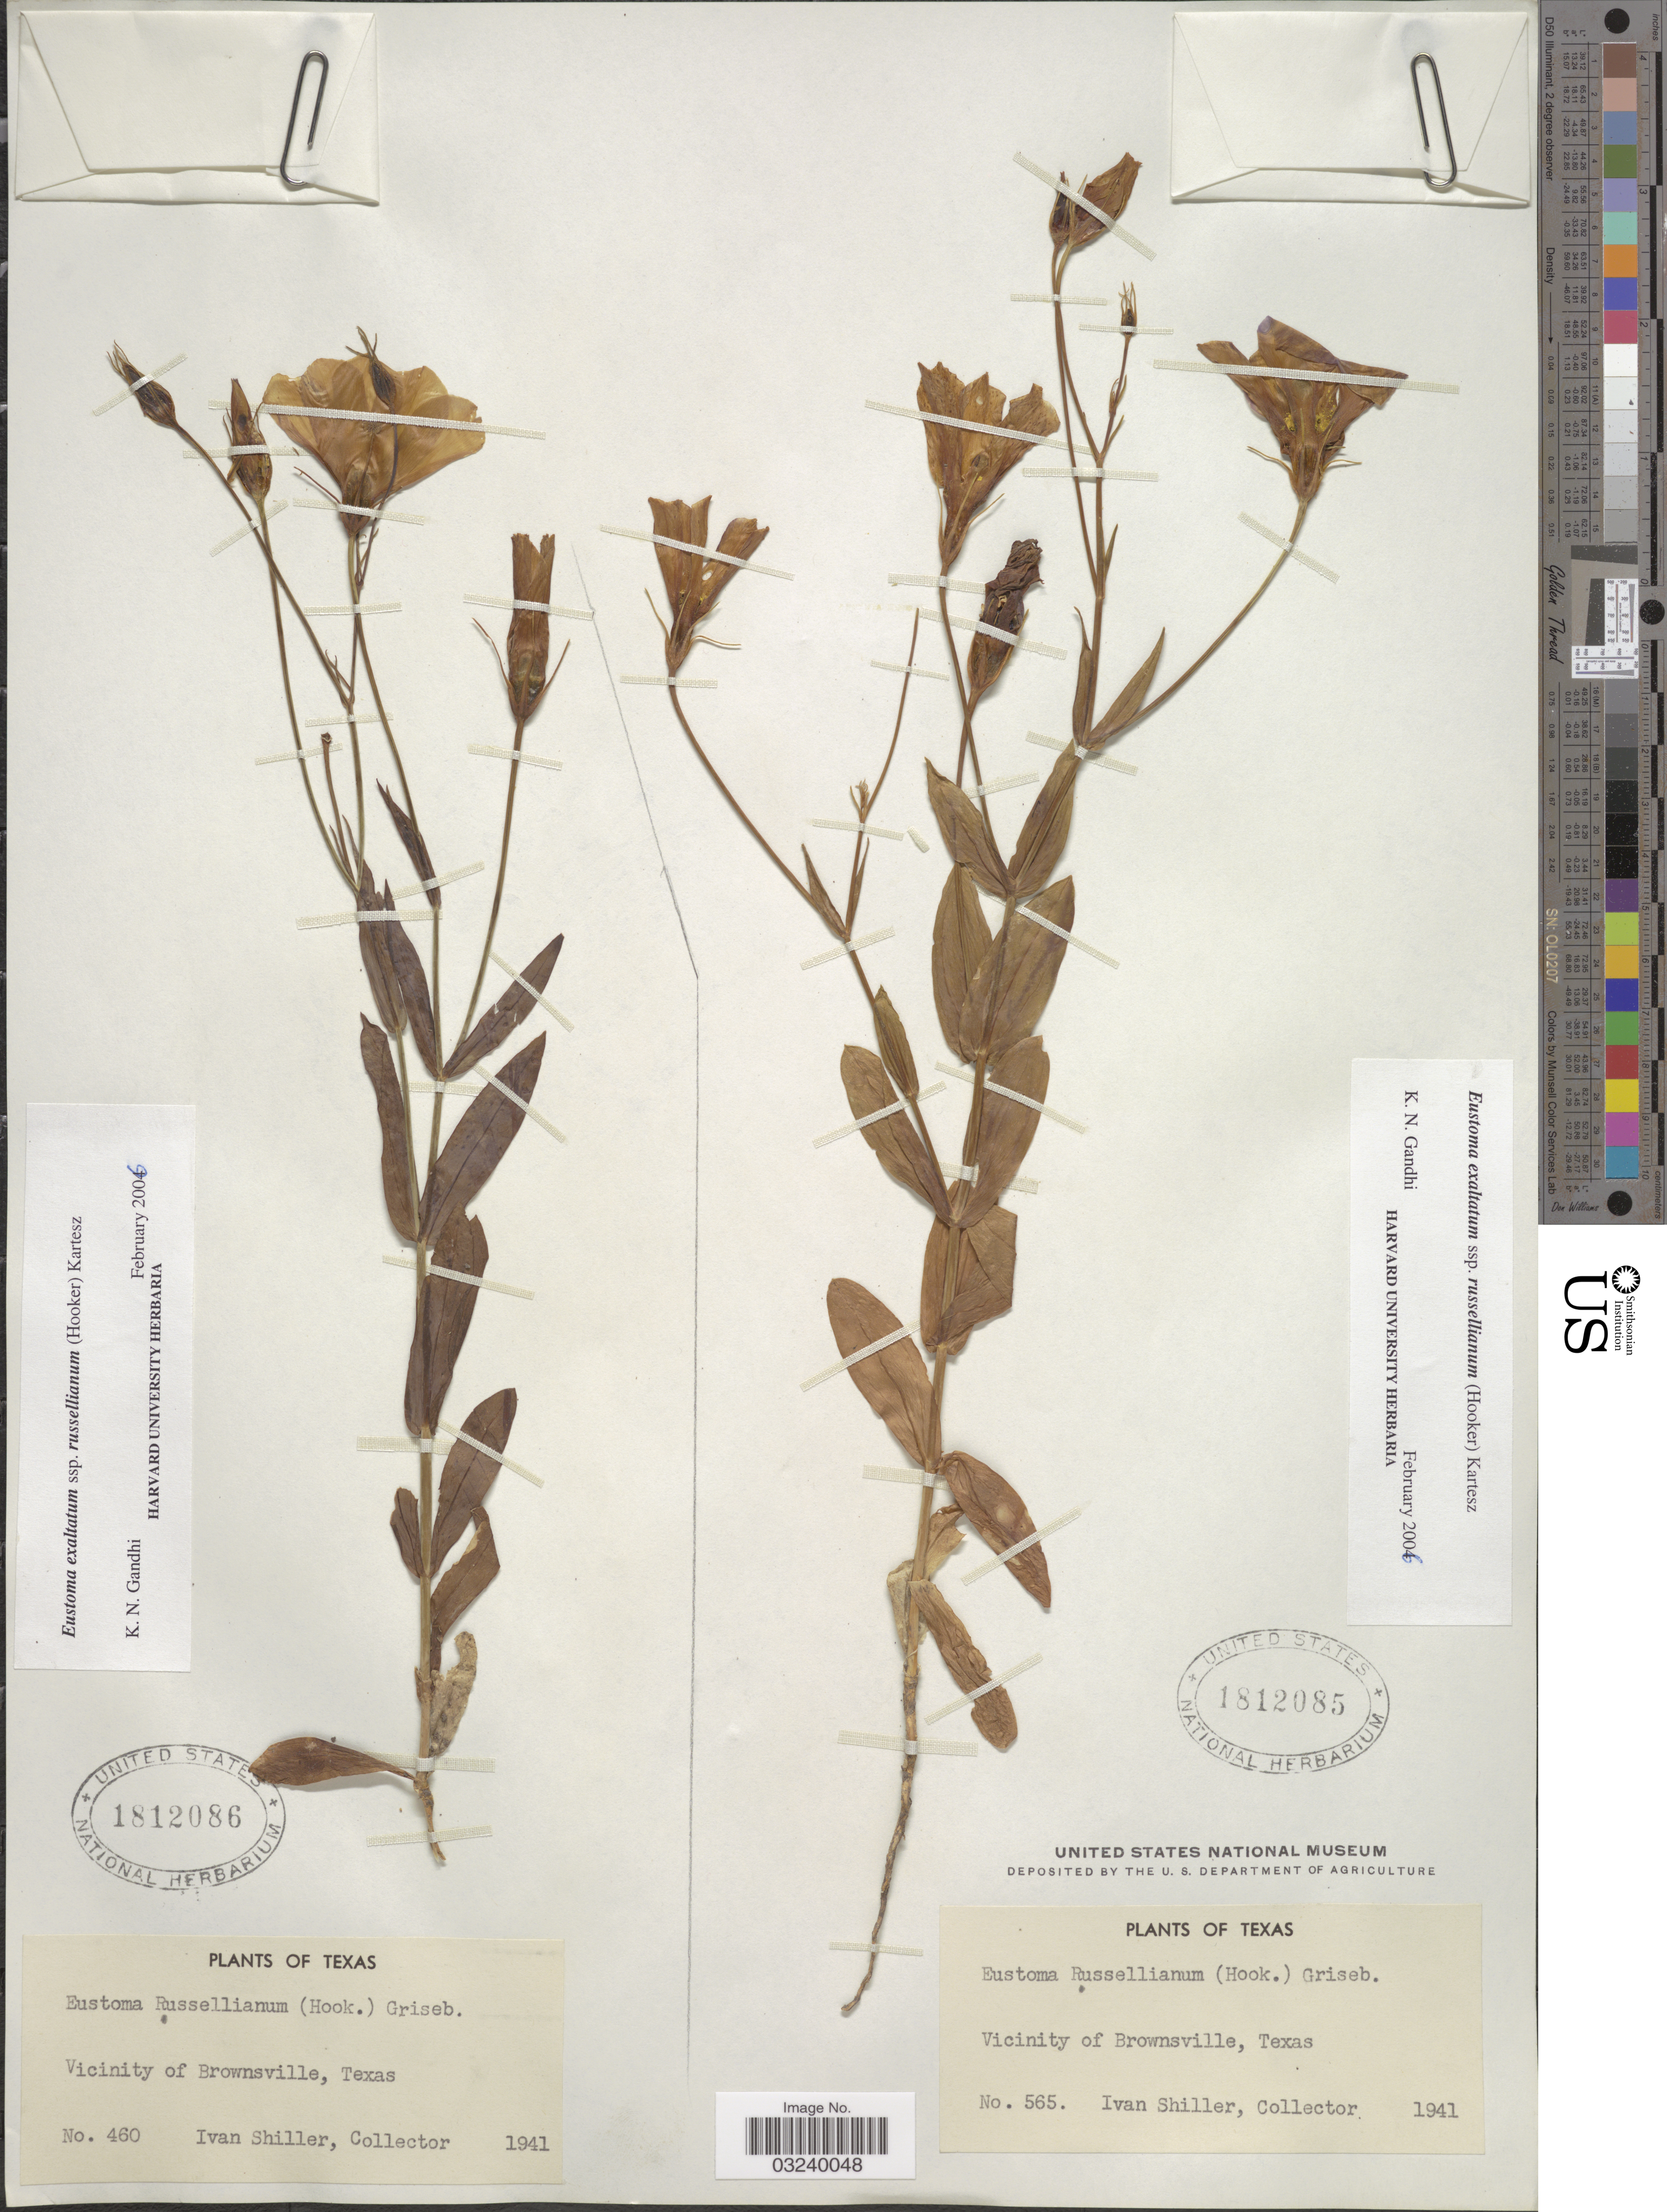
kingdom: Plantae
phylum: Tracheophyta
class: Magnoliopsida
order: Gentianales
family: Gentianaceae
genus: Eustoma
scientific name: Eustoma grandiflorum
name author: (Raf.) Shinners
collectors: I. Shiller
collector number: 460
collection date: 1941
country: United States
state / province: Texas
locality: Vicinity of Brownsville, Texas.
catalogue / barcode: US 1812086